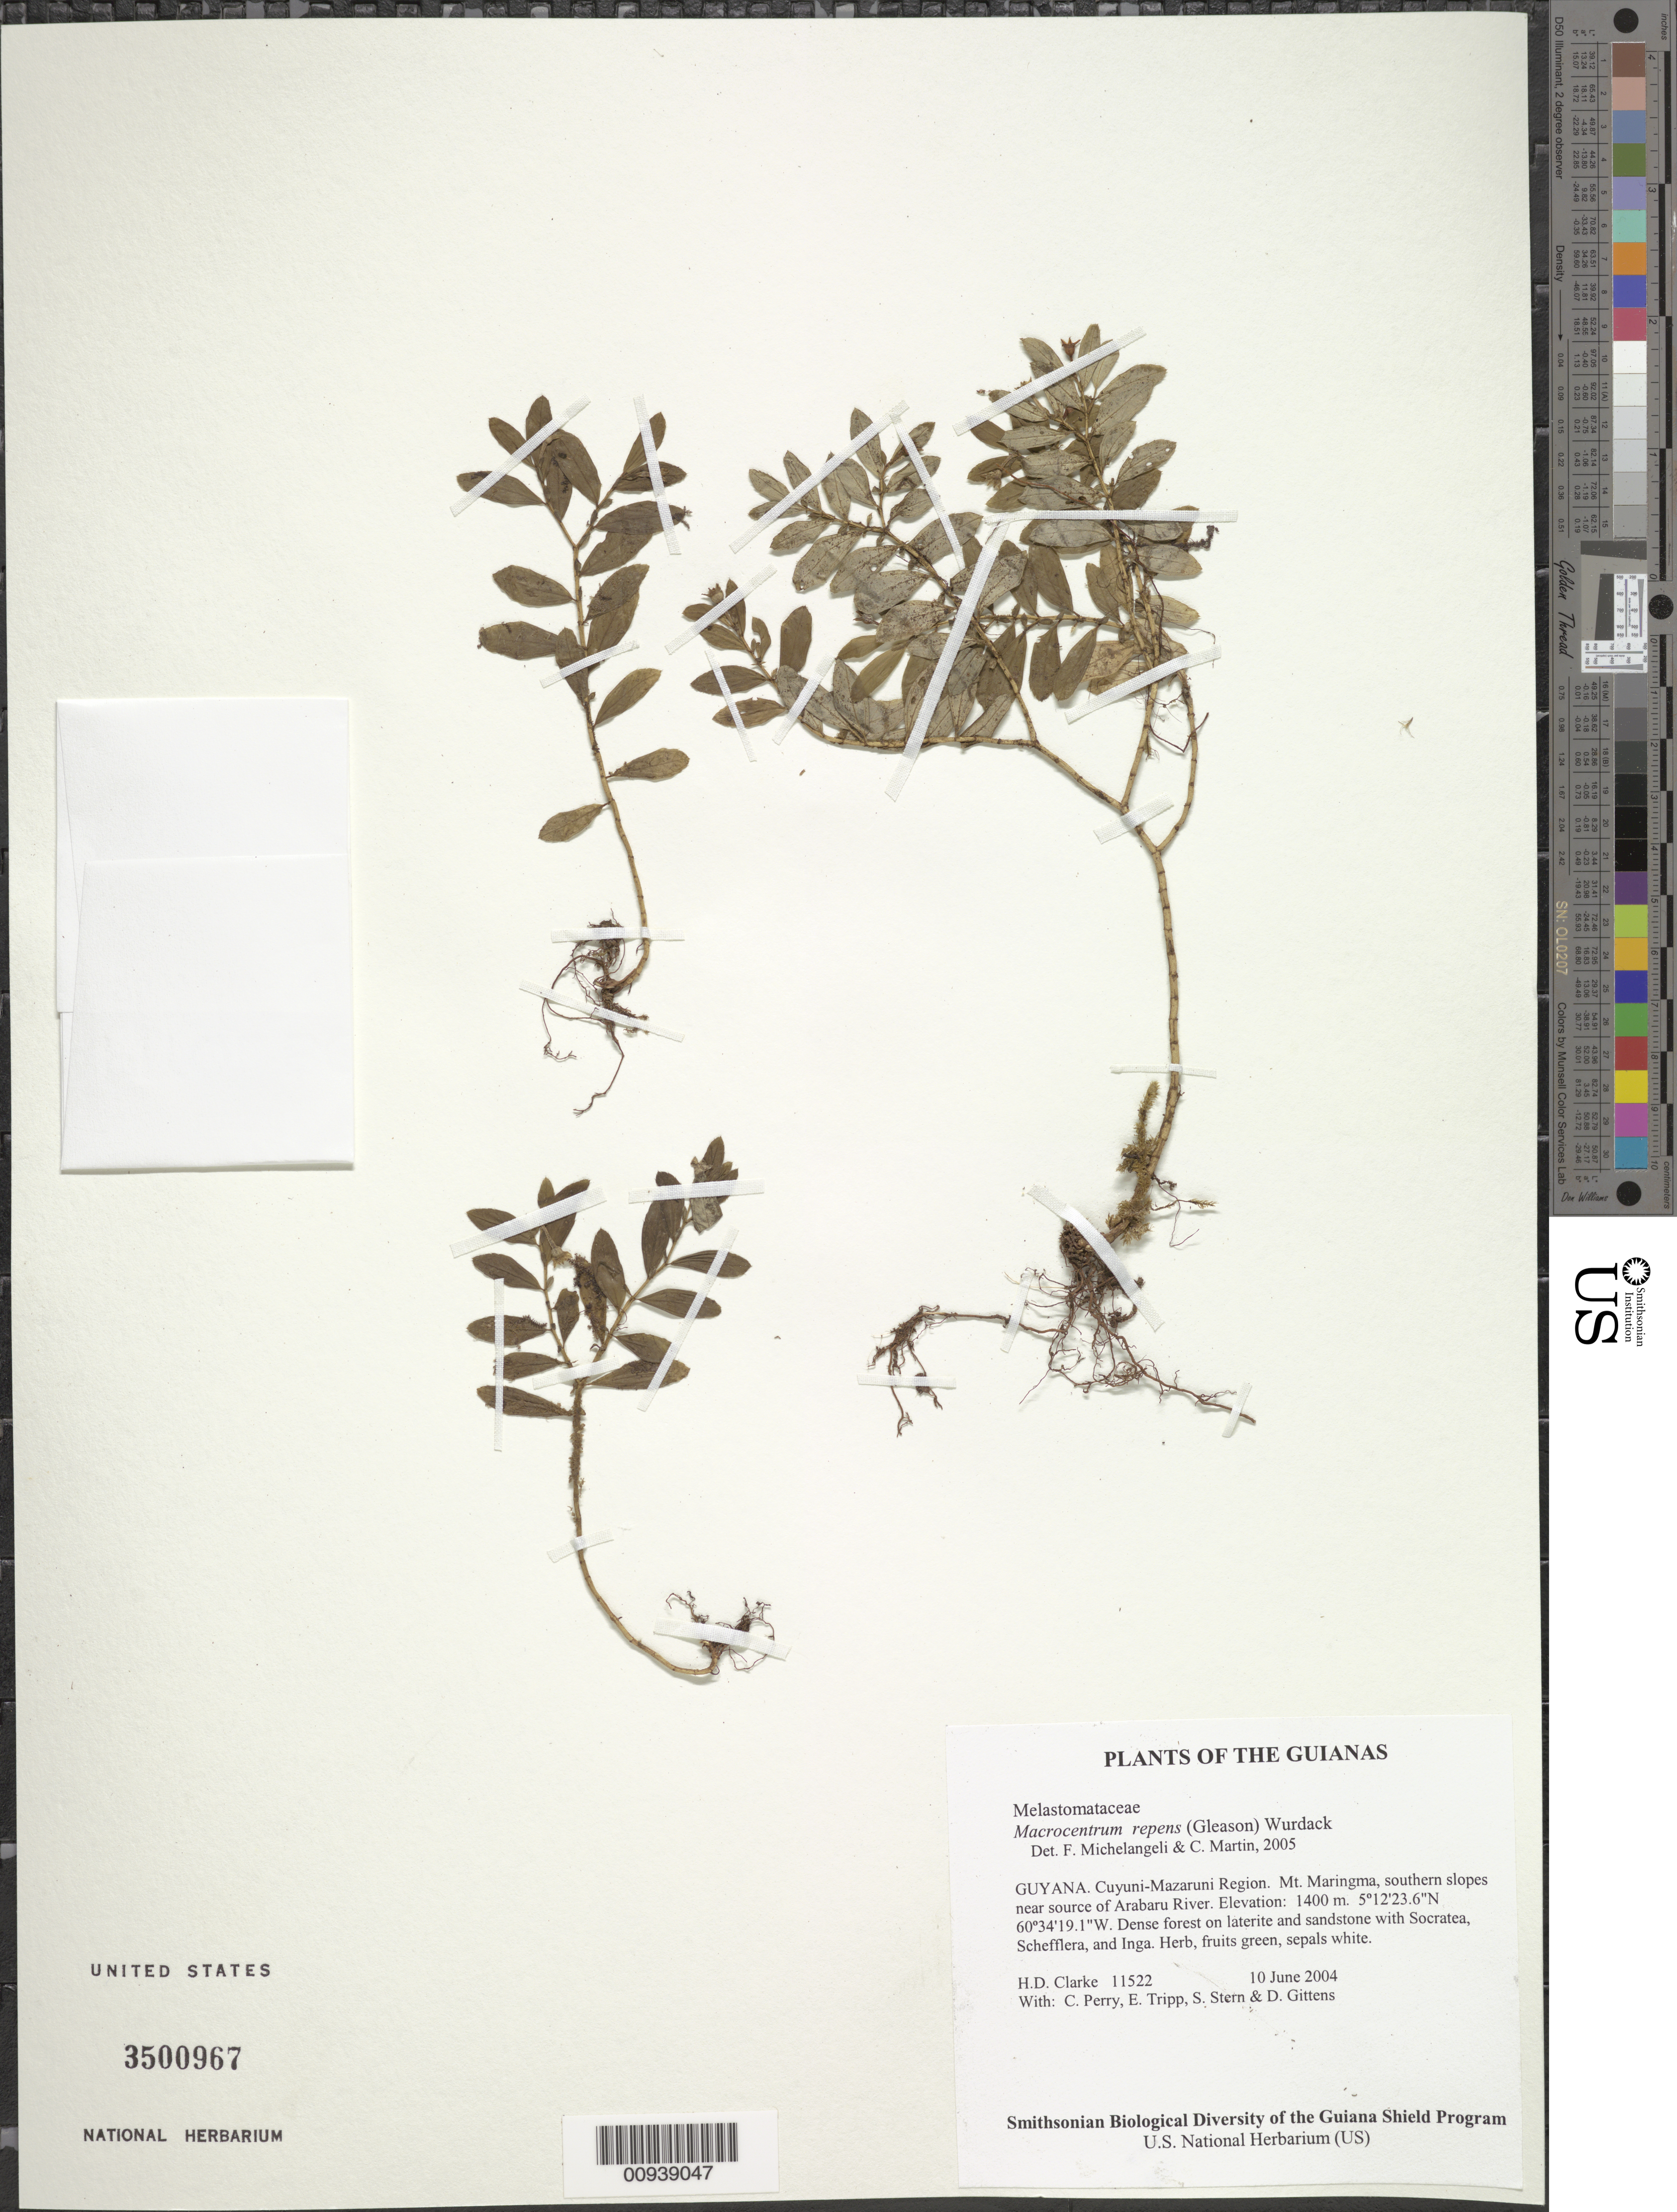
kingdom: Plantae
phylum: Tracheophyta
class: Magnoliopsida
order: Myrtales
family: Melastomataceae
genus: Macrocentrum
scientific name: Macrocentrum repens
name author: (Gleason) Wurdack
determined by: Michelangeli, F. A.; Martin, C.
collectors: H. D. Clarke, C. Perry, E. Tripp, S. R. Stern & D. Gittens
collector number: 11522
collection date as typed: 10 June 2004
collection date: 2004-06-10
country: Guyana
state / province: Cuyuni-Mazaruni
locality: Mt. Maringma, southern slopes near source of Arabaru River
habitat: Dense forest on laterite and sandstone with Socratea, Schefflera, and Inga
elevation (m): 1400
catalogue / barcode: US 3500967